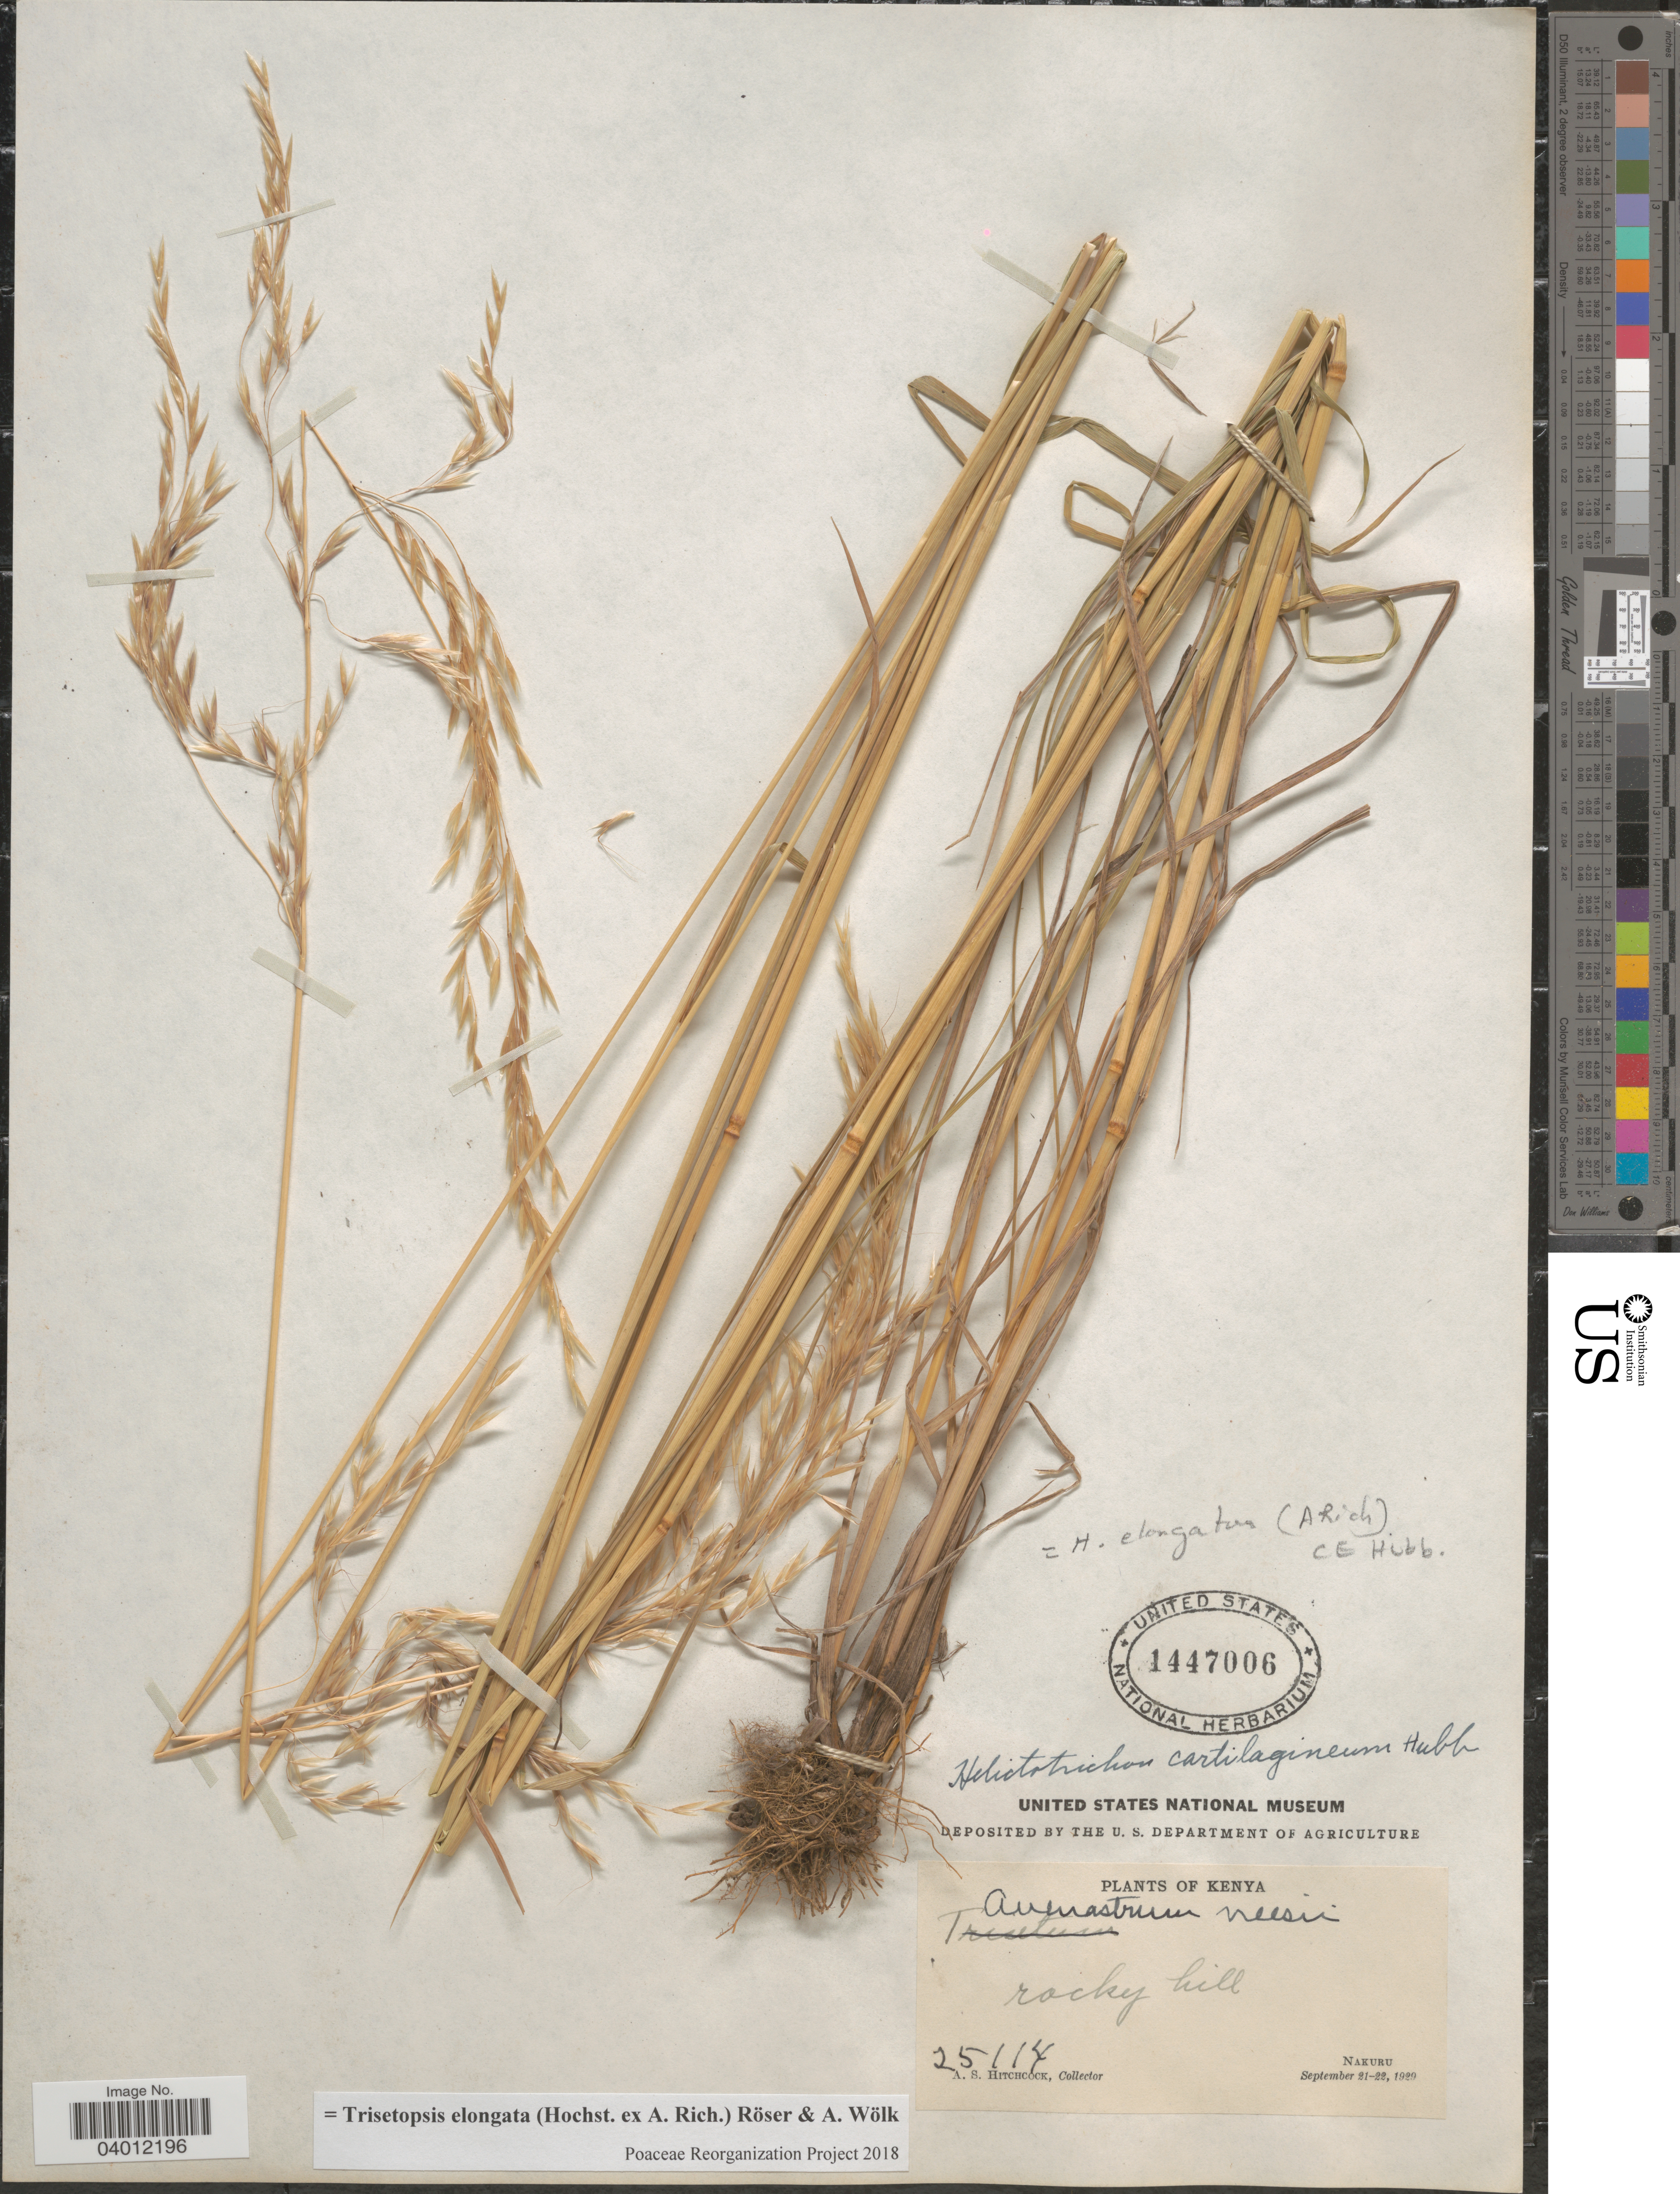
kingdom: Plantae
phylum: Tracheophyta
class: Liliopsida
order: Poales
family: Poaceae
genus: Trisetopsis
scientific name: Trisetopsis elongata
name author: (Hochst. ex A. Rich.) Röser & Wölk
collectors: A. S. Hitchcock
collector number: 25114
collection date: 1929-09-21/1929-09-22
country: Kenya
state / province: Nakuru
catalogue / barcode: US 1447006